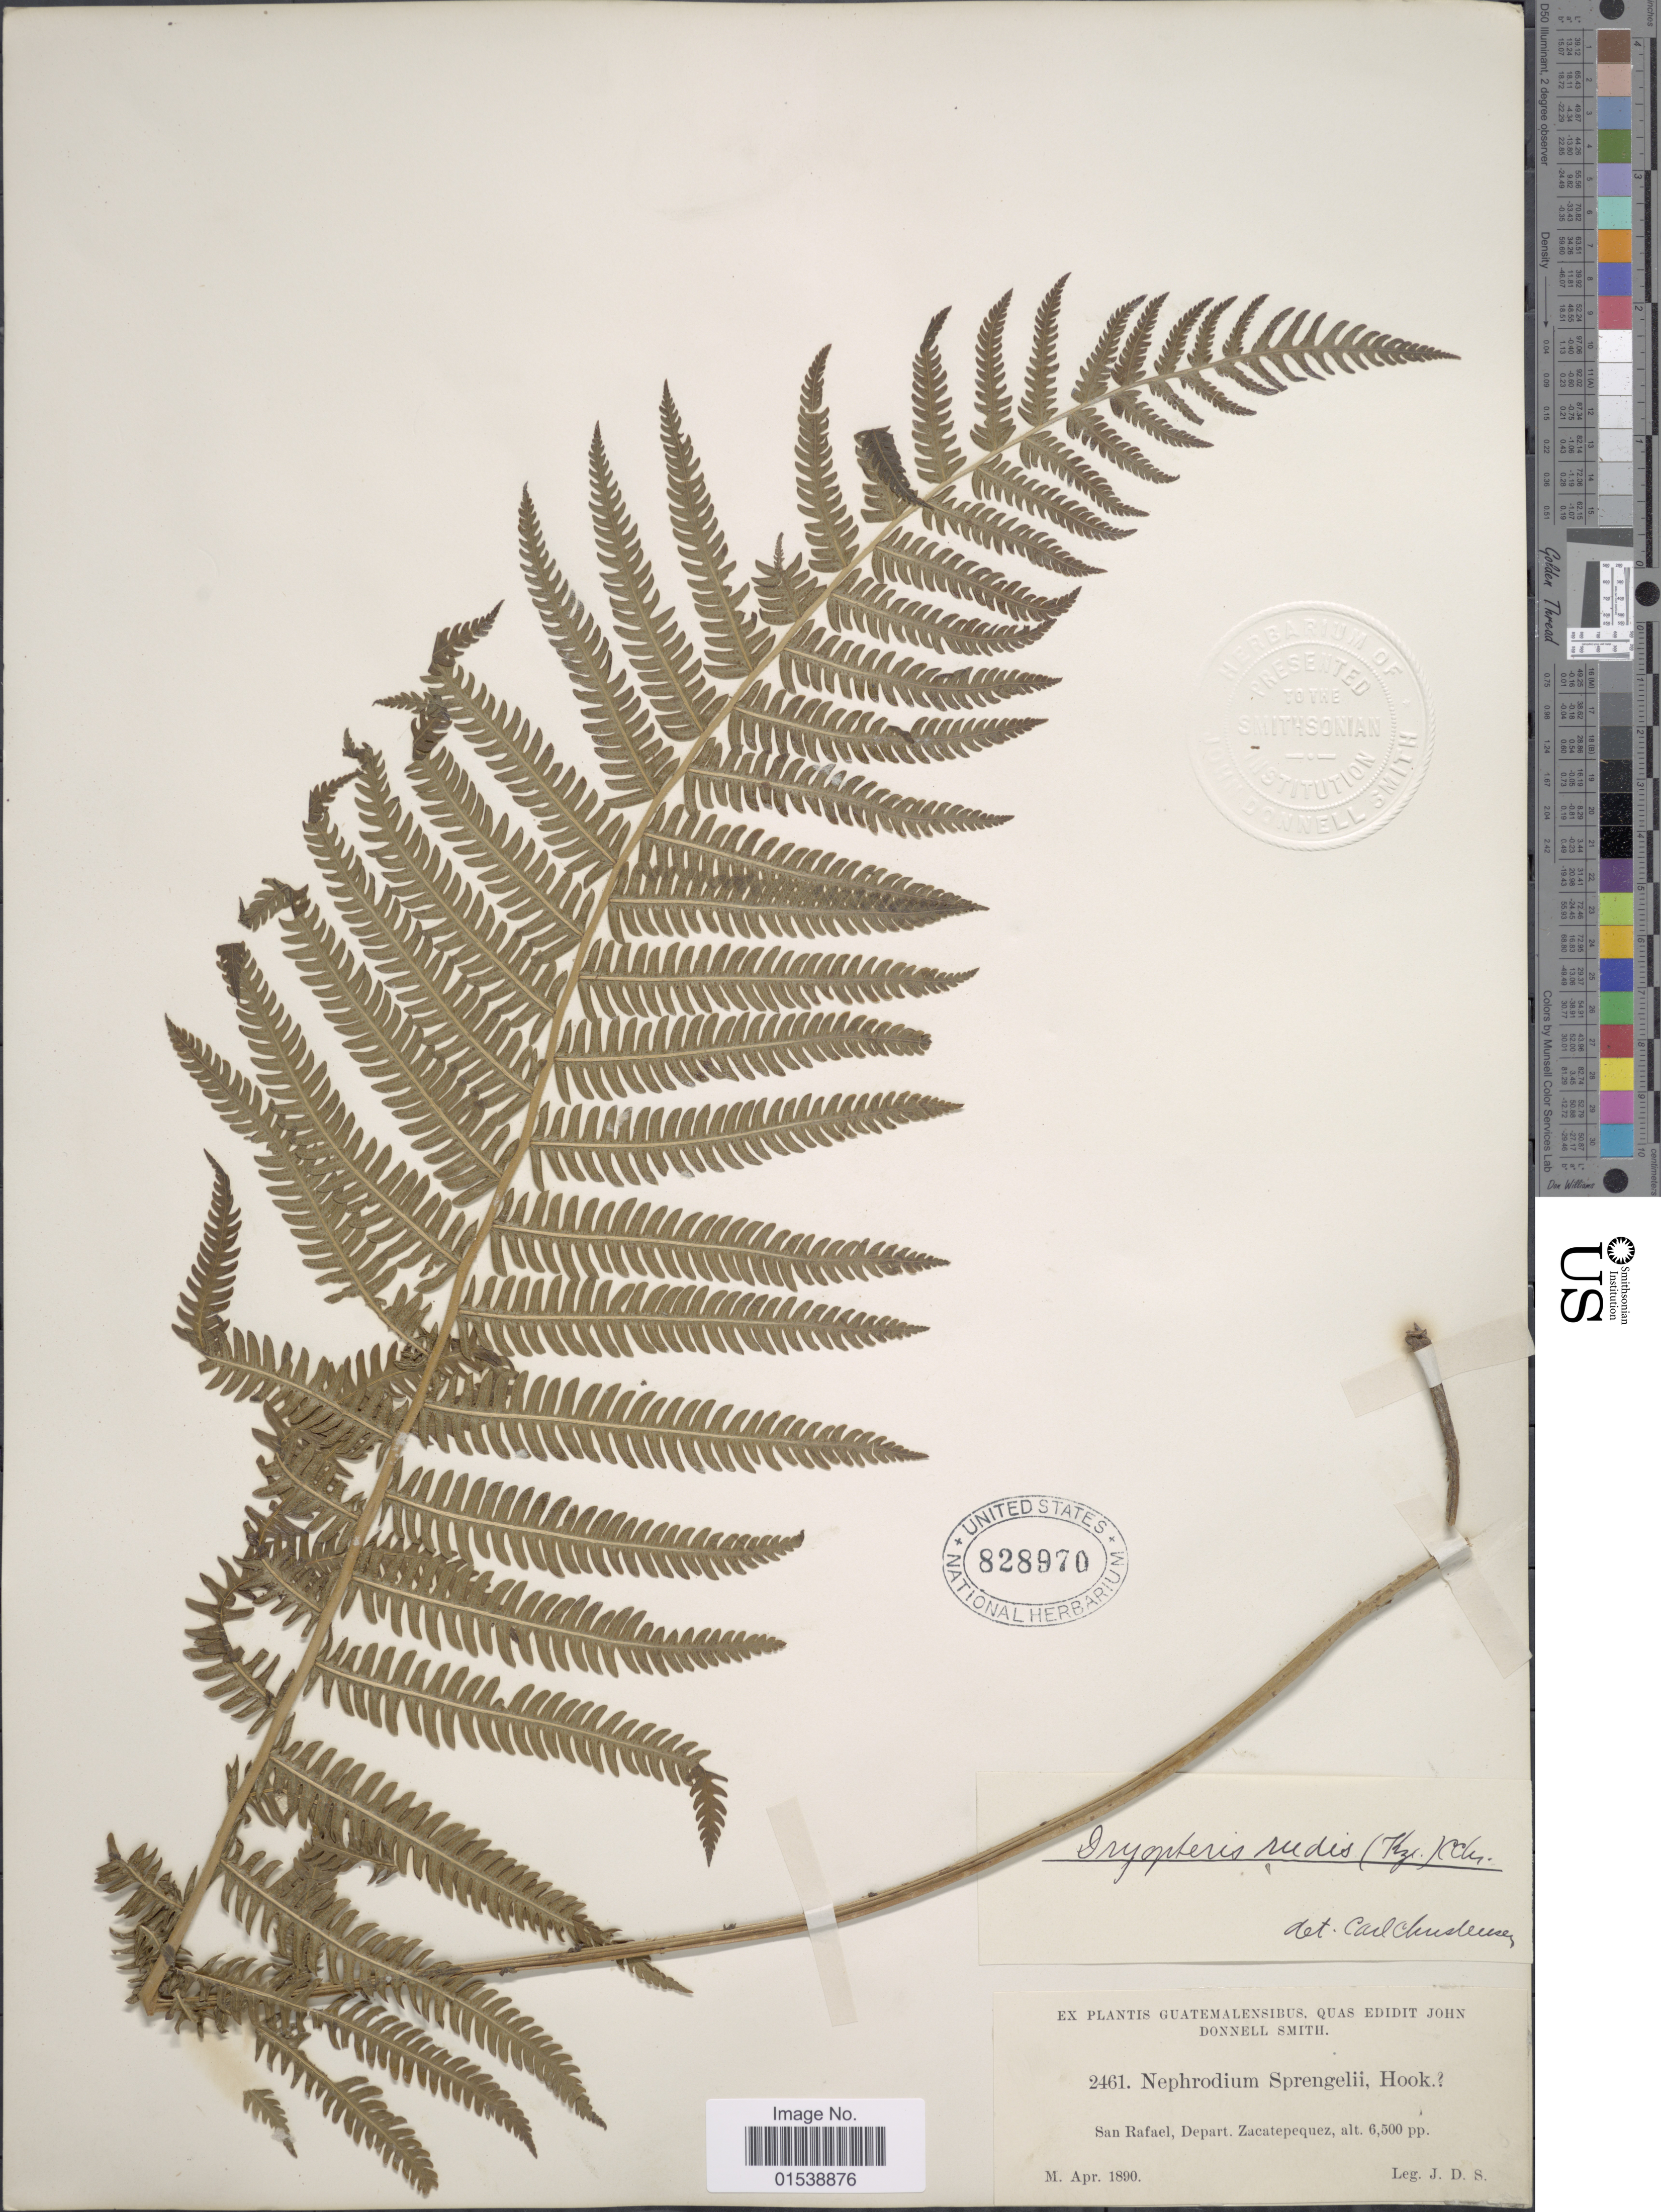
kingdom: Plantae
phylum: Tracheophyta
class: Polypodiopsida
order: Polypodiales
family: Thelypteridaceae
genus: Amauropelta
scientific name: Amauropelta rudis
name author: (Kunze) Pic. Serm.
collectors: J. Donnell Smith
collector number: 2461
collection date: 1890-04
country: Guatemala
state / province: Sacatepéquez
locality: San Rafael, Depart. Zacatepequez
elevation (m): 1981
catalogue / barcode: US 828970